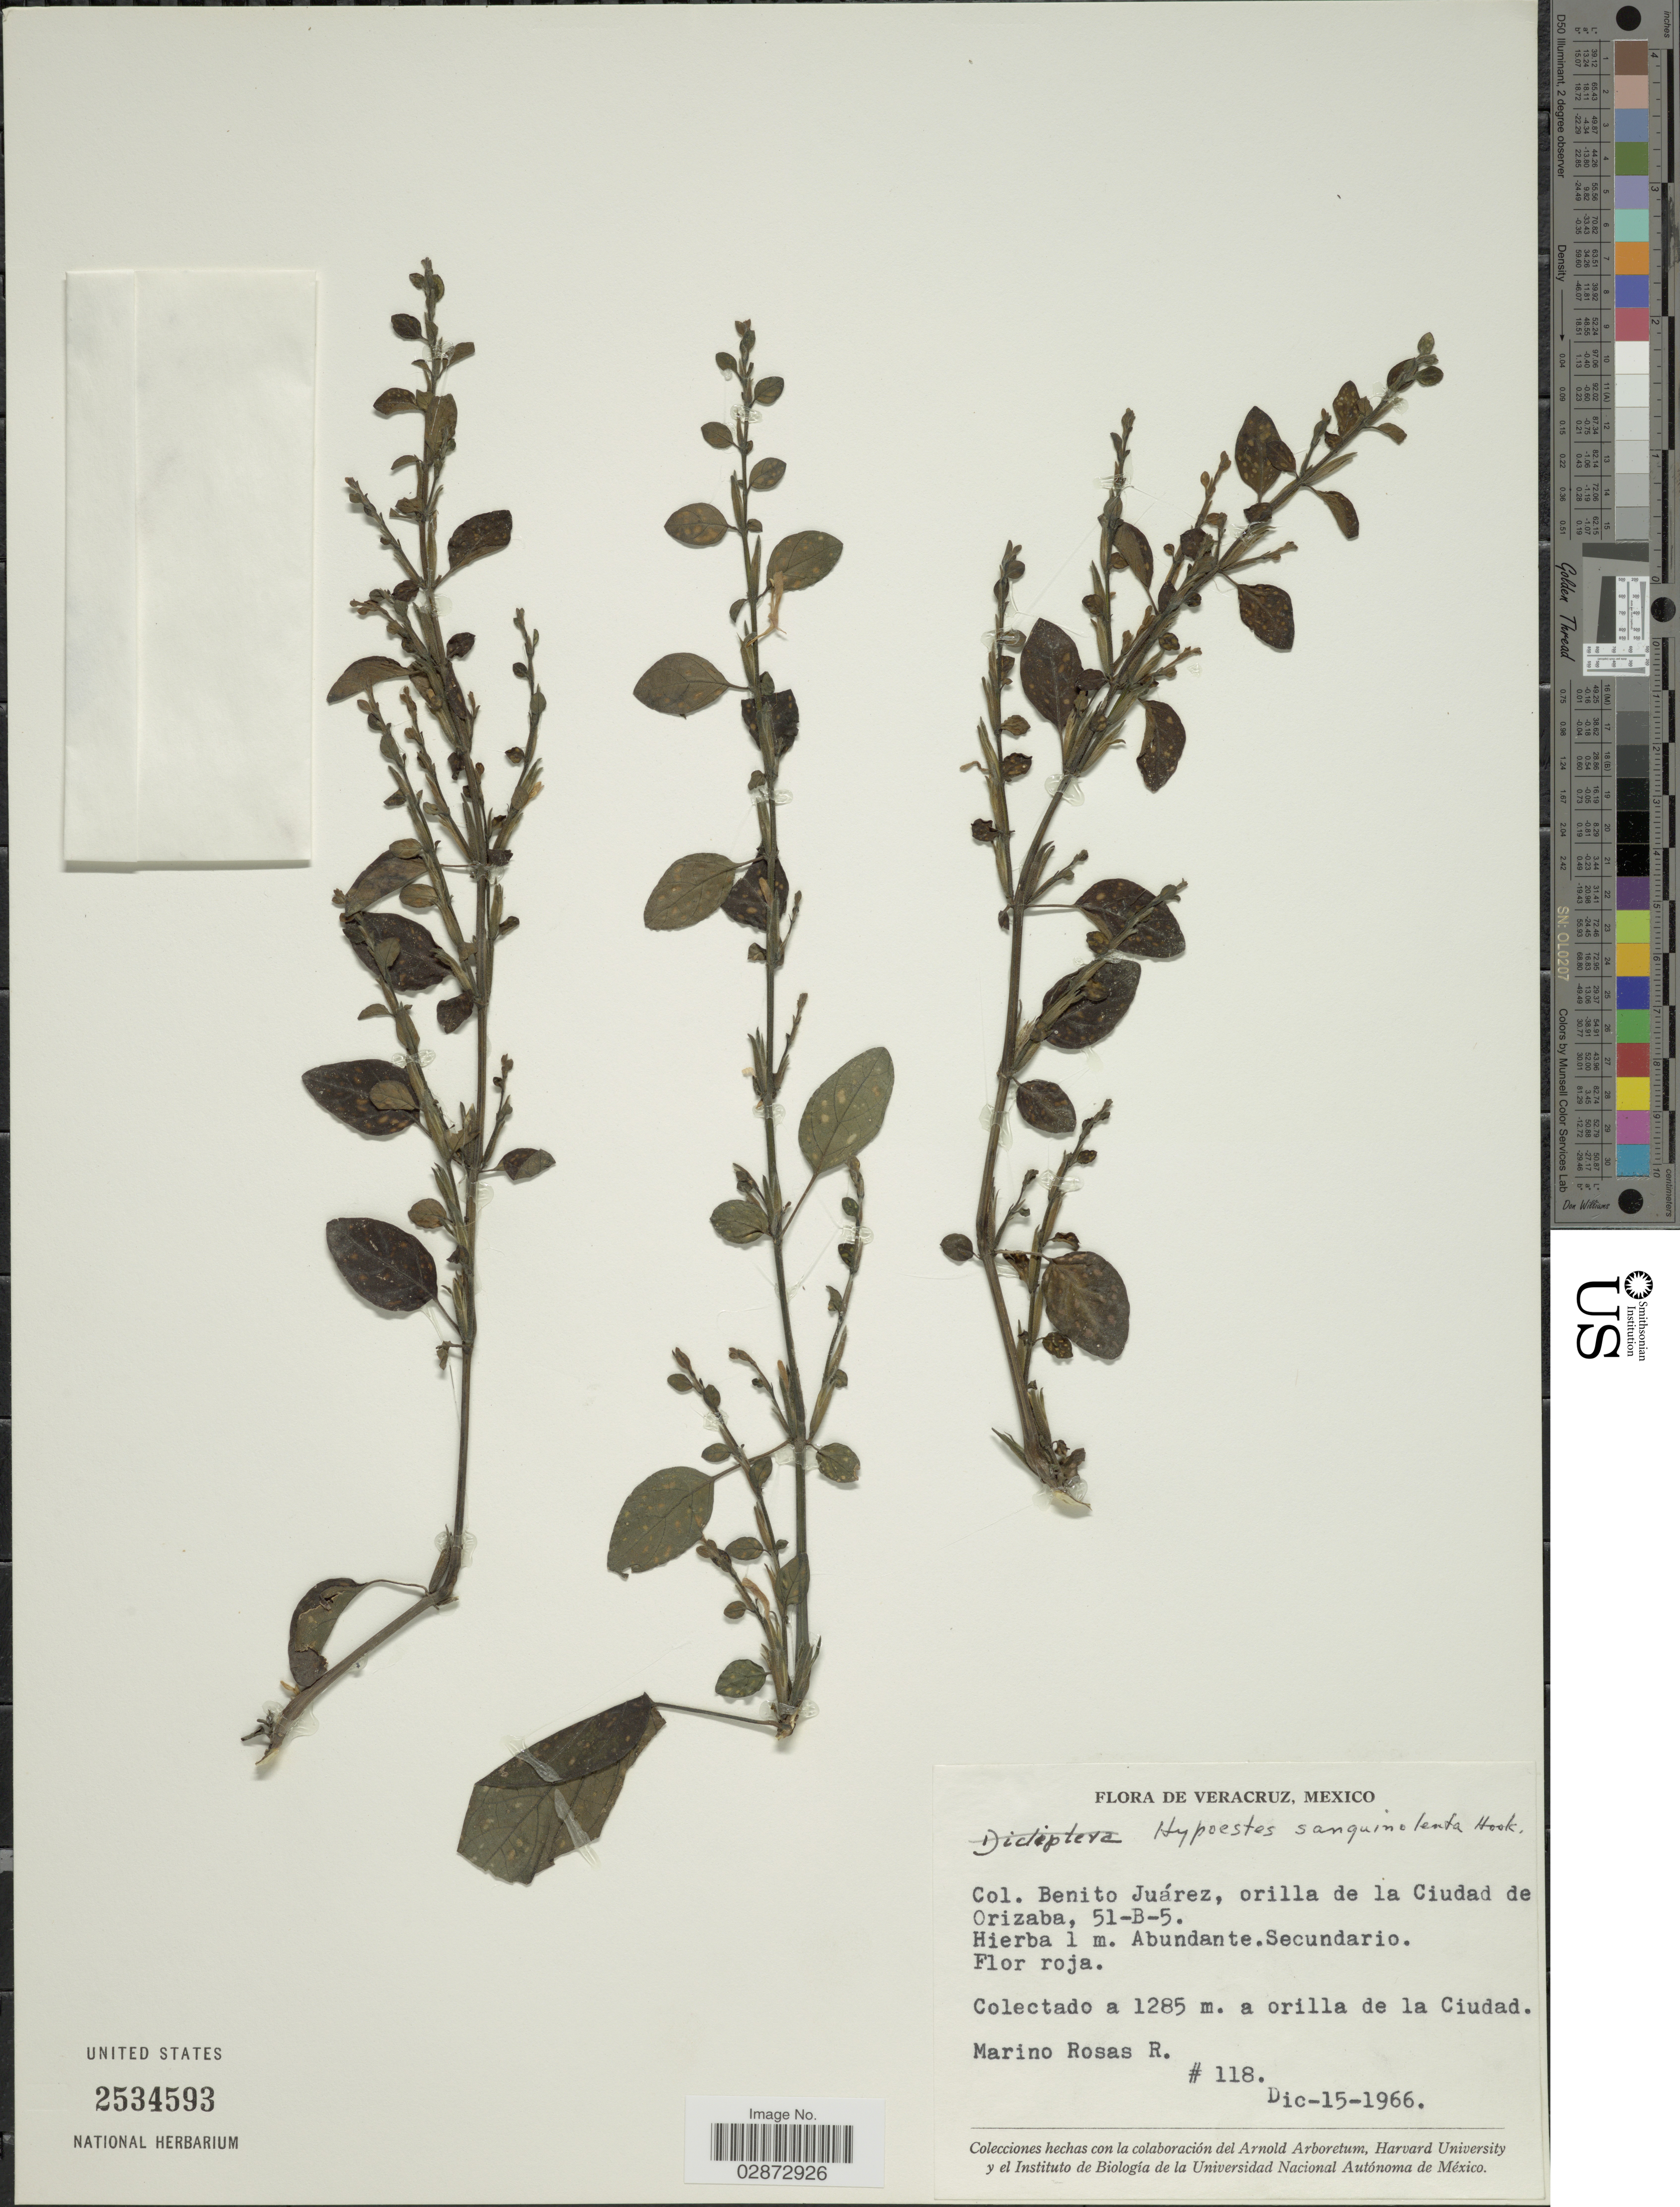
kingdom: Plantae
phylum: Tracheophyta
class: Magnoliopsida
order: Lamiales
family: Acanthaceae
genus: Hypoestes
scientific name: Hypoestes sanguinolenta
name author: Hook.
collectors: M. Rosas R.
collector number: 118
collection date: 1966-12-15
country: Mexico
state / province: Veracruz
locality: Veracruz, Benito Juárez, orilla de la Ciudad de Orizaba. 51-B-5.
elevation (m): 1285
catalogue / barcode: US 2534593